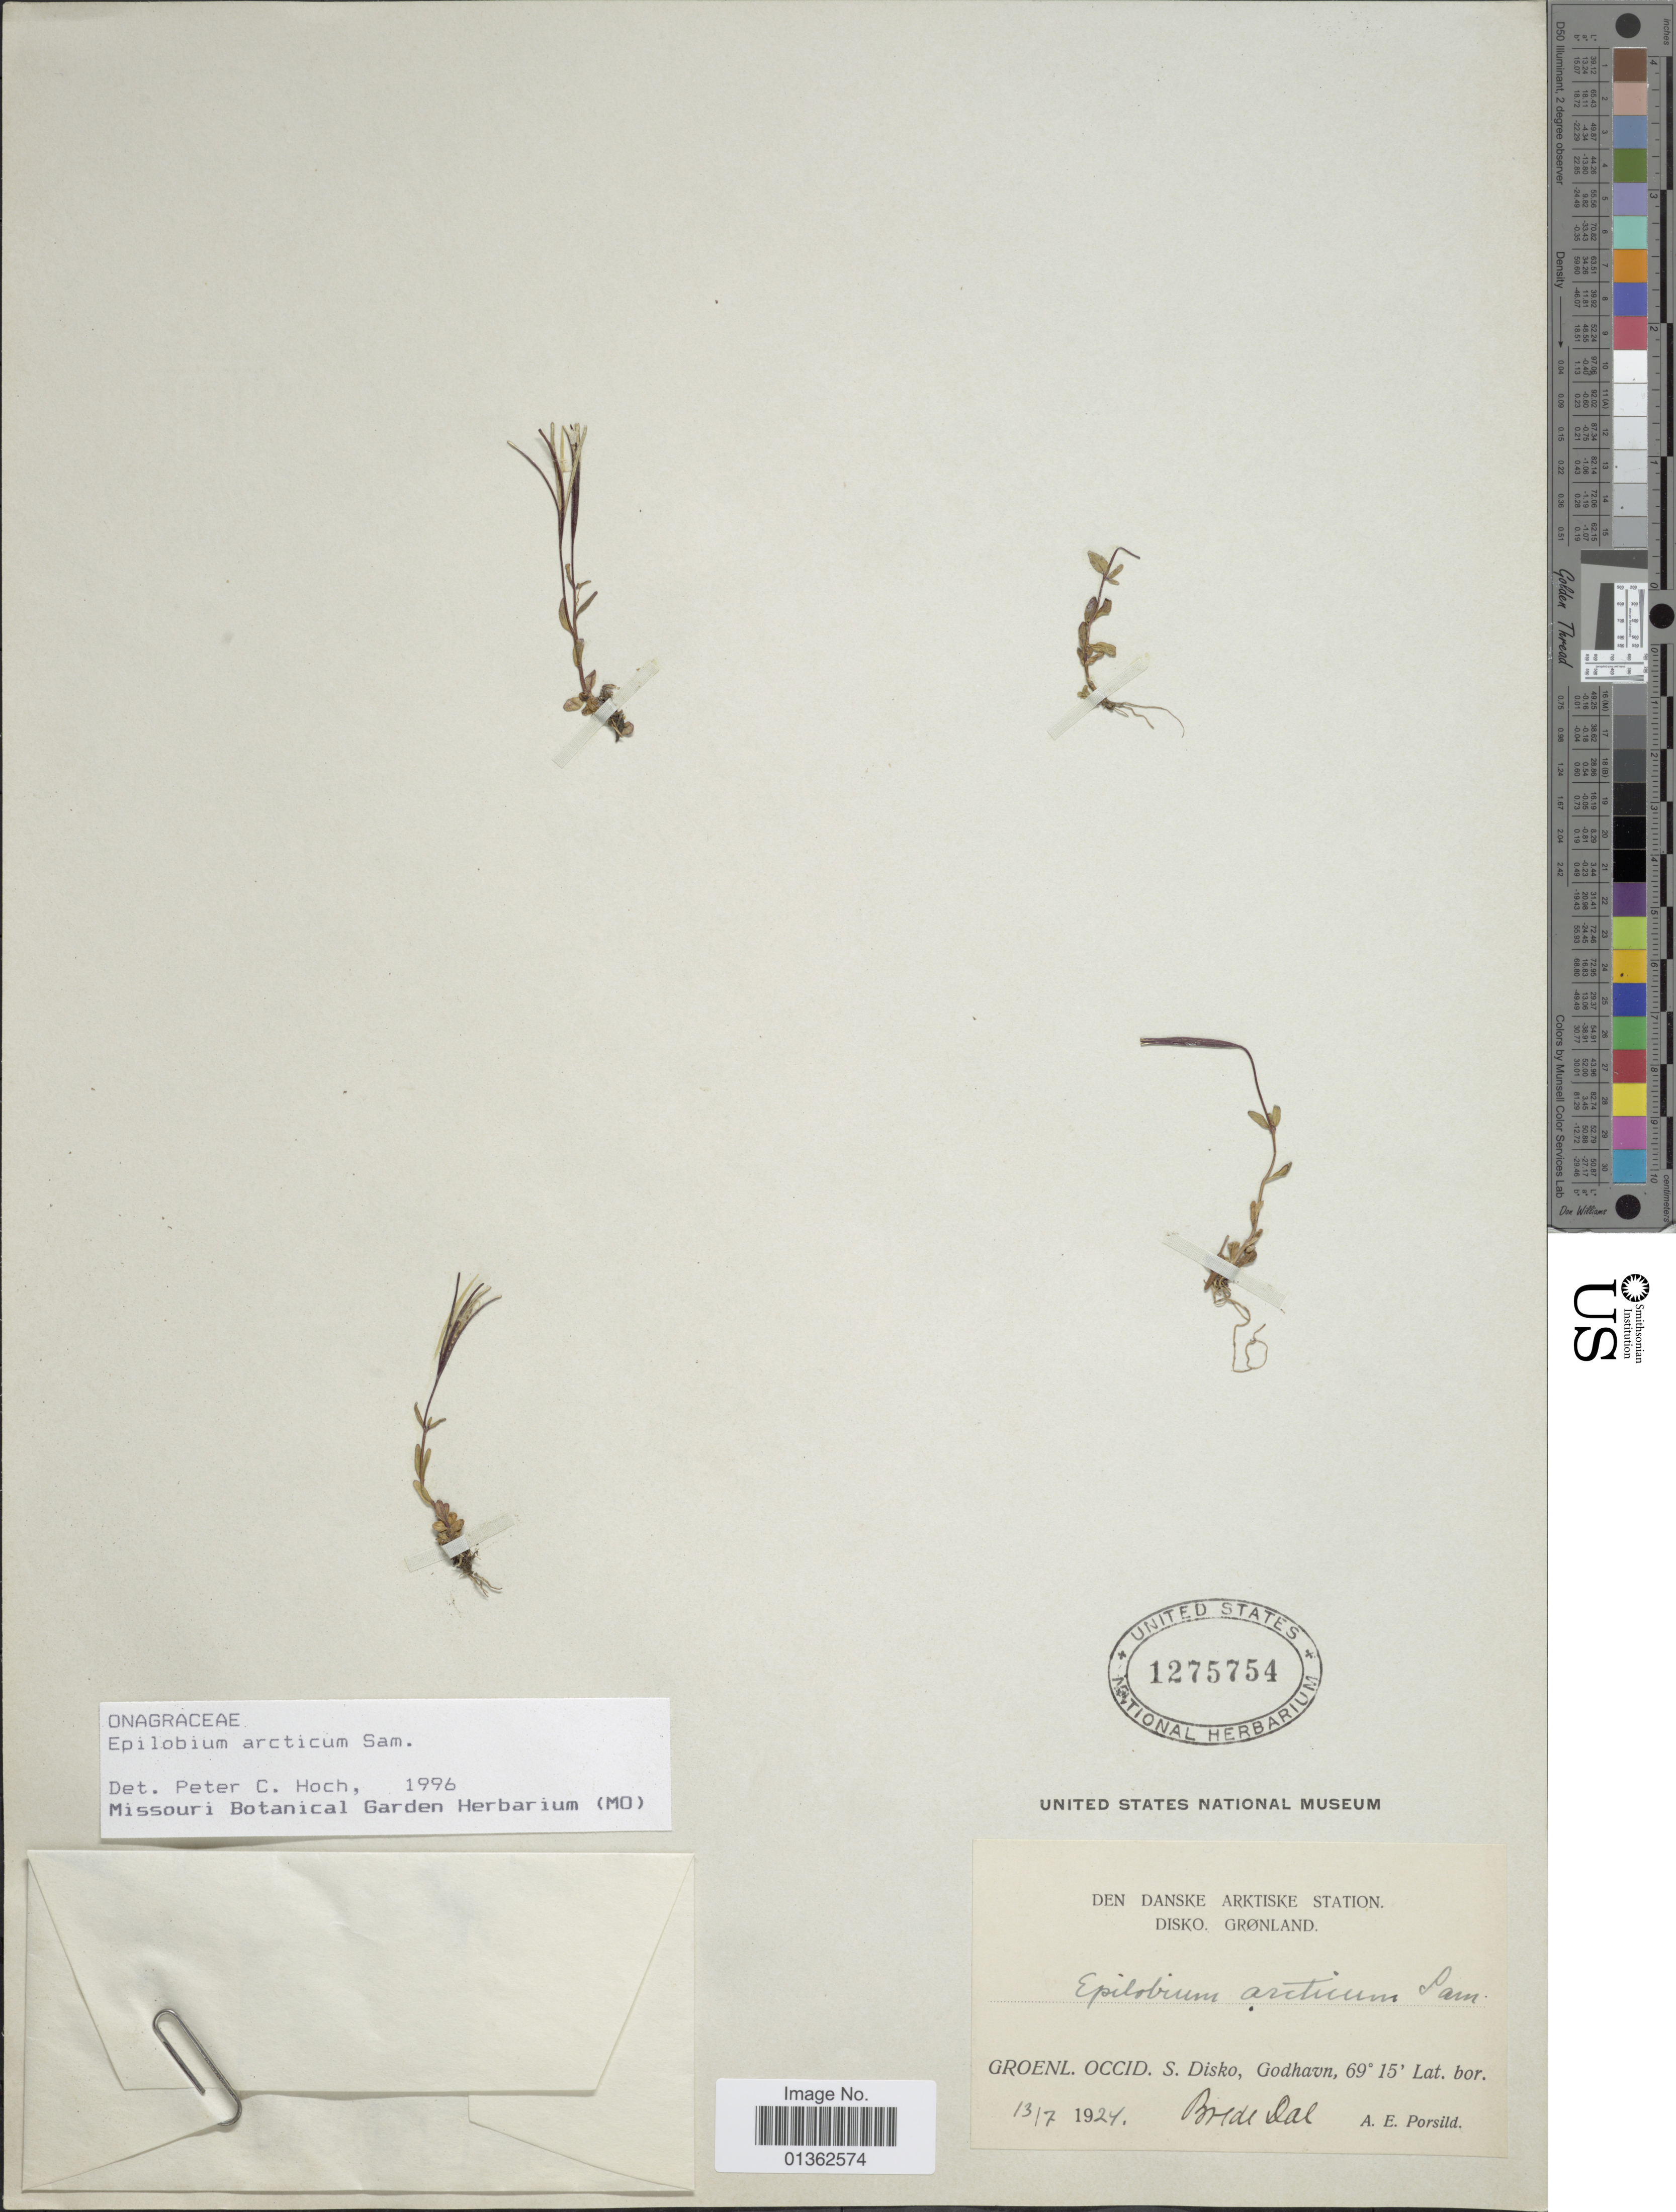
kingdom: Plantae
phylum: Tracheophyta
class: Magnoliopsida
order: Myrtales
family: Onagraceae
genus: Epilobium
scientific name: Epilobium articum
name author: Sam.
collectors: A. E. Porsild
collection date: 1924-07-13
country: Greenland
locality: Den Danske Arktiske Station, Disko. Groenl. Occid. S. Disko, Godhavn, Brede Dal.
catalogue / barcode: US 1275754